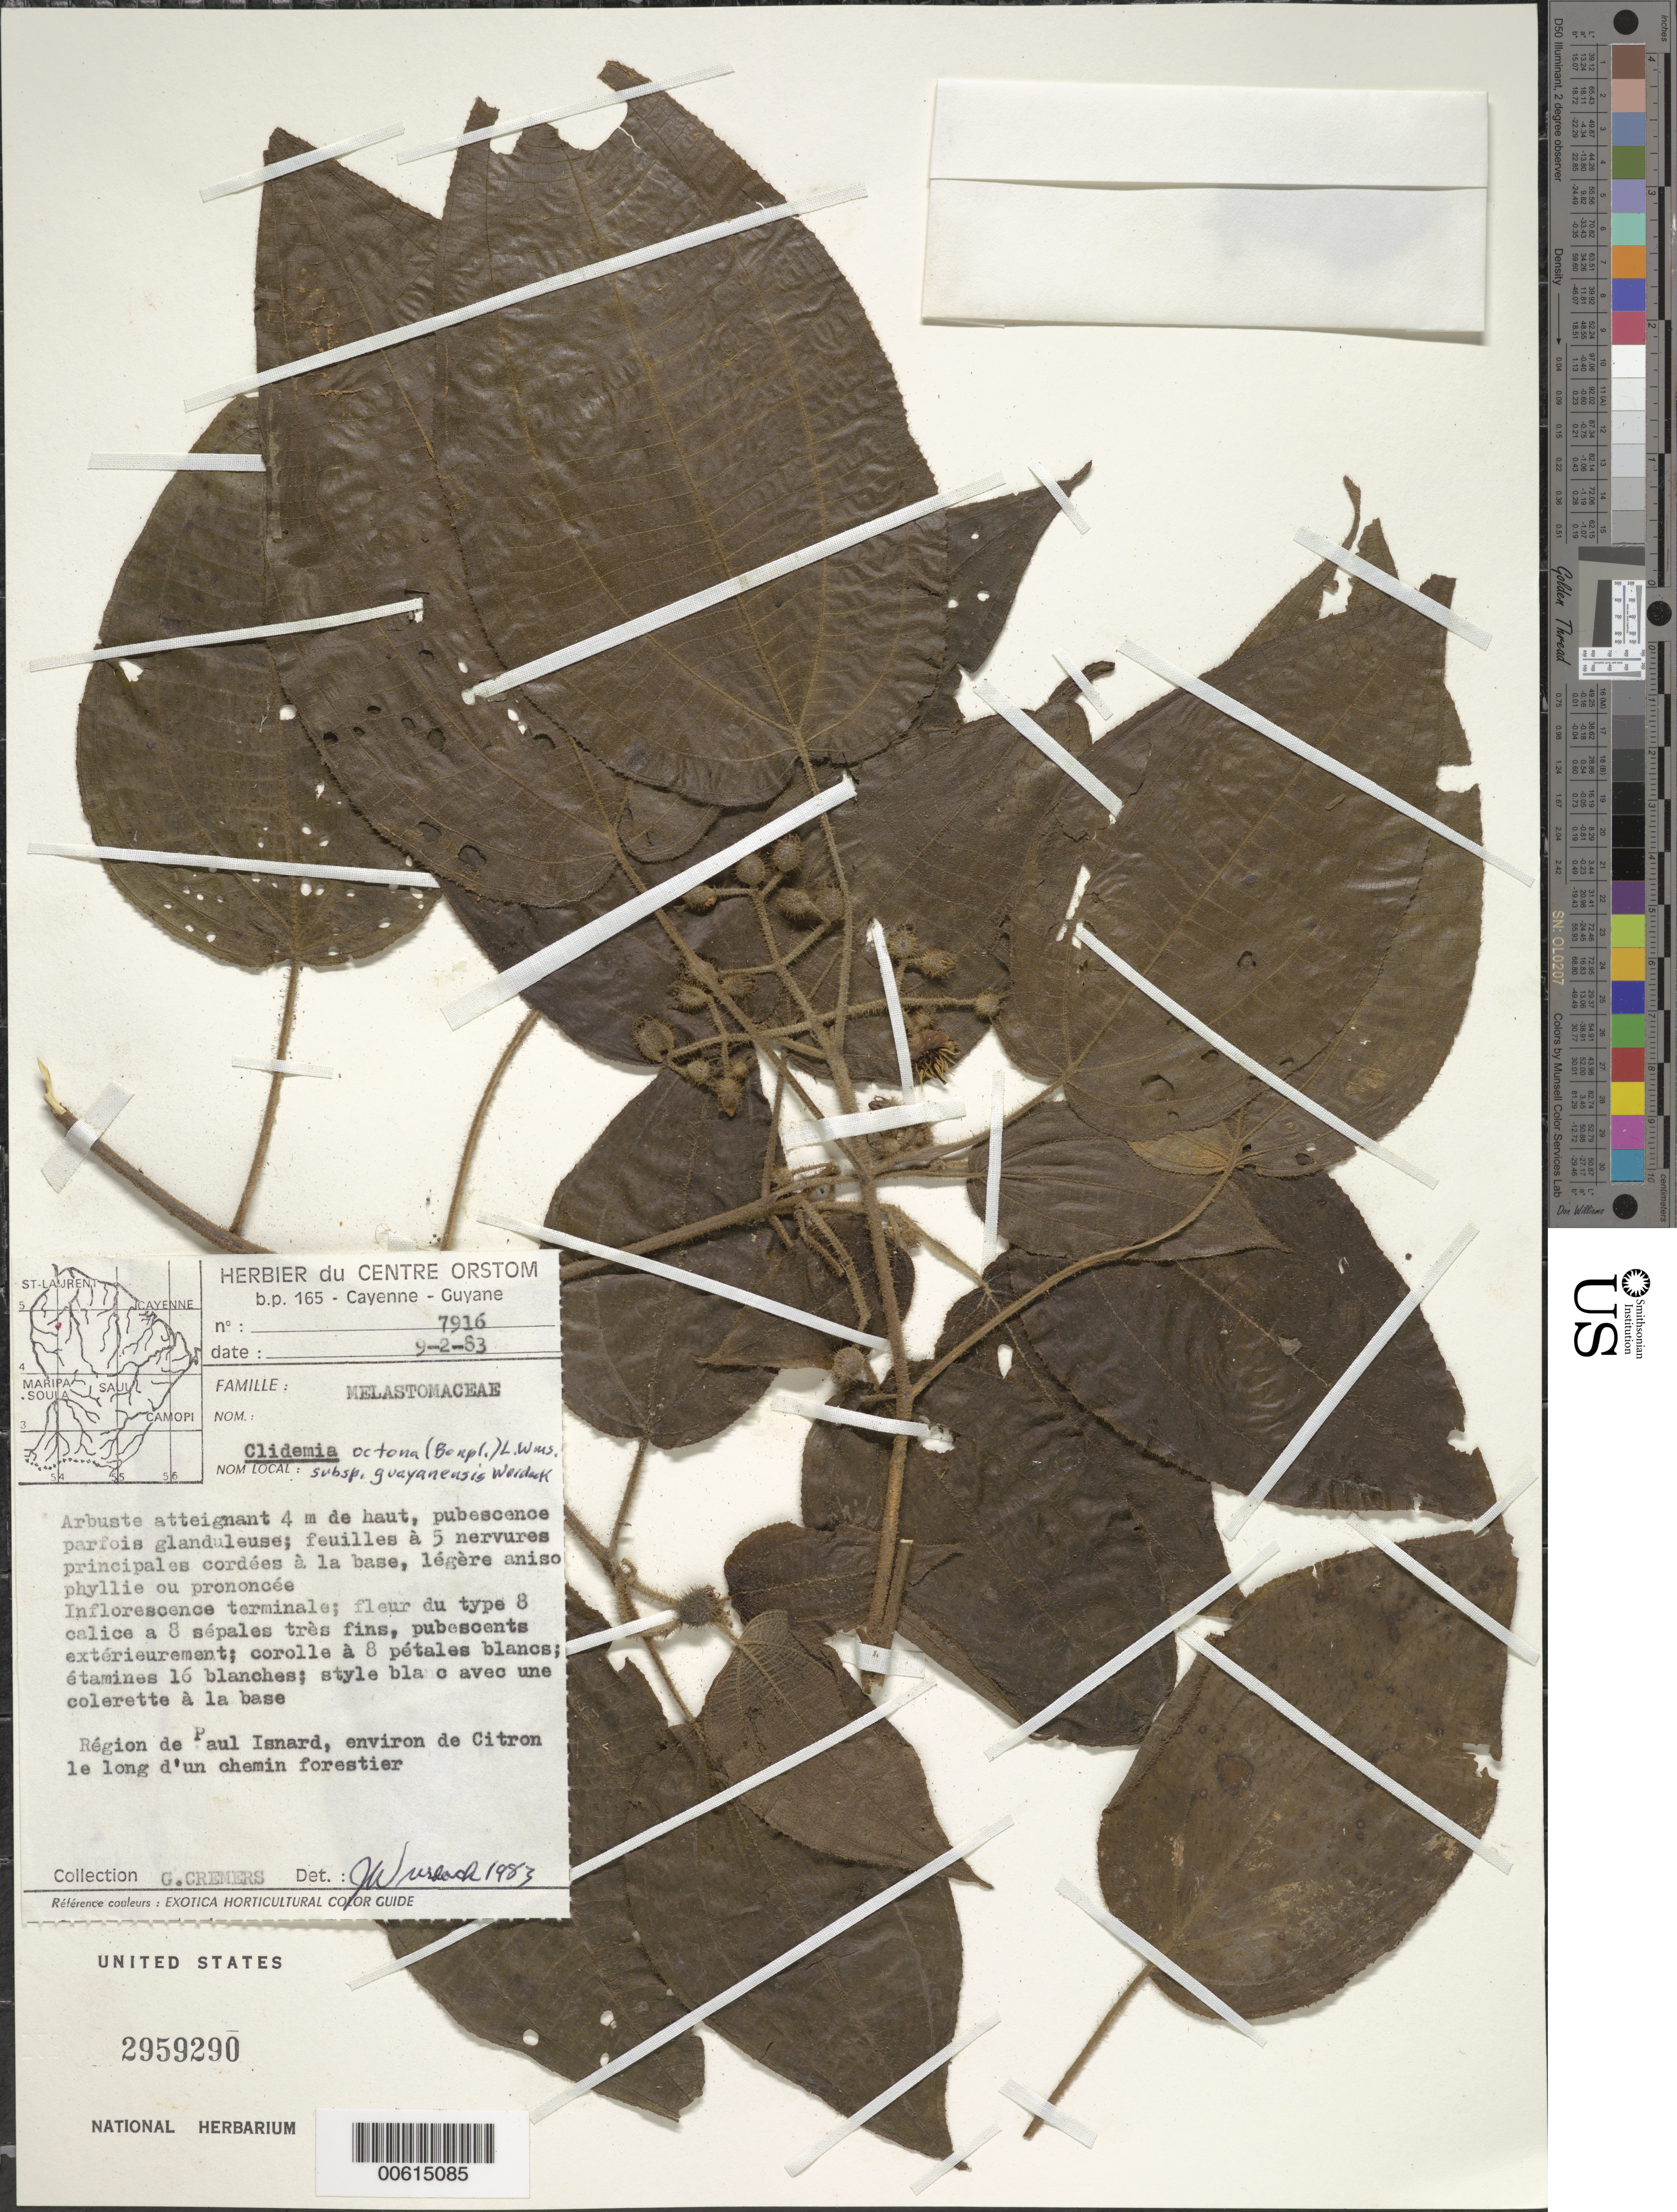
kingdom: Plantae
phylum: Tracheophyta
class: Magnoliopsida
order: Myrtales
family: Melastomataceae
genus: Clidemia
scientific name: Clidemia octona subsp. guayanensis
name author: Wurdack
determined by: Wurdack, John J., (US), US (UNITED STATES)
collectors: G. Cremers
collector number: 7916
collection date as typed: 9-Feb-83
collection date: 1983-02-09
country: French Guiana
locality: Paul Isnard région, env. de Citron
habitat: Le long d'un chemin forestier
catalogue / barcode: US 2959290